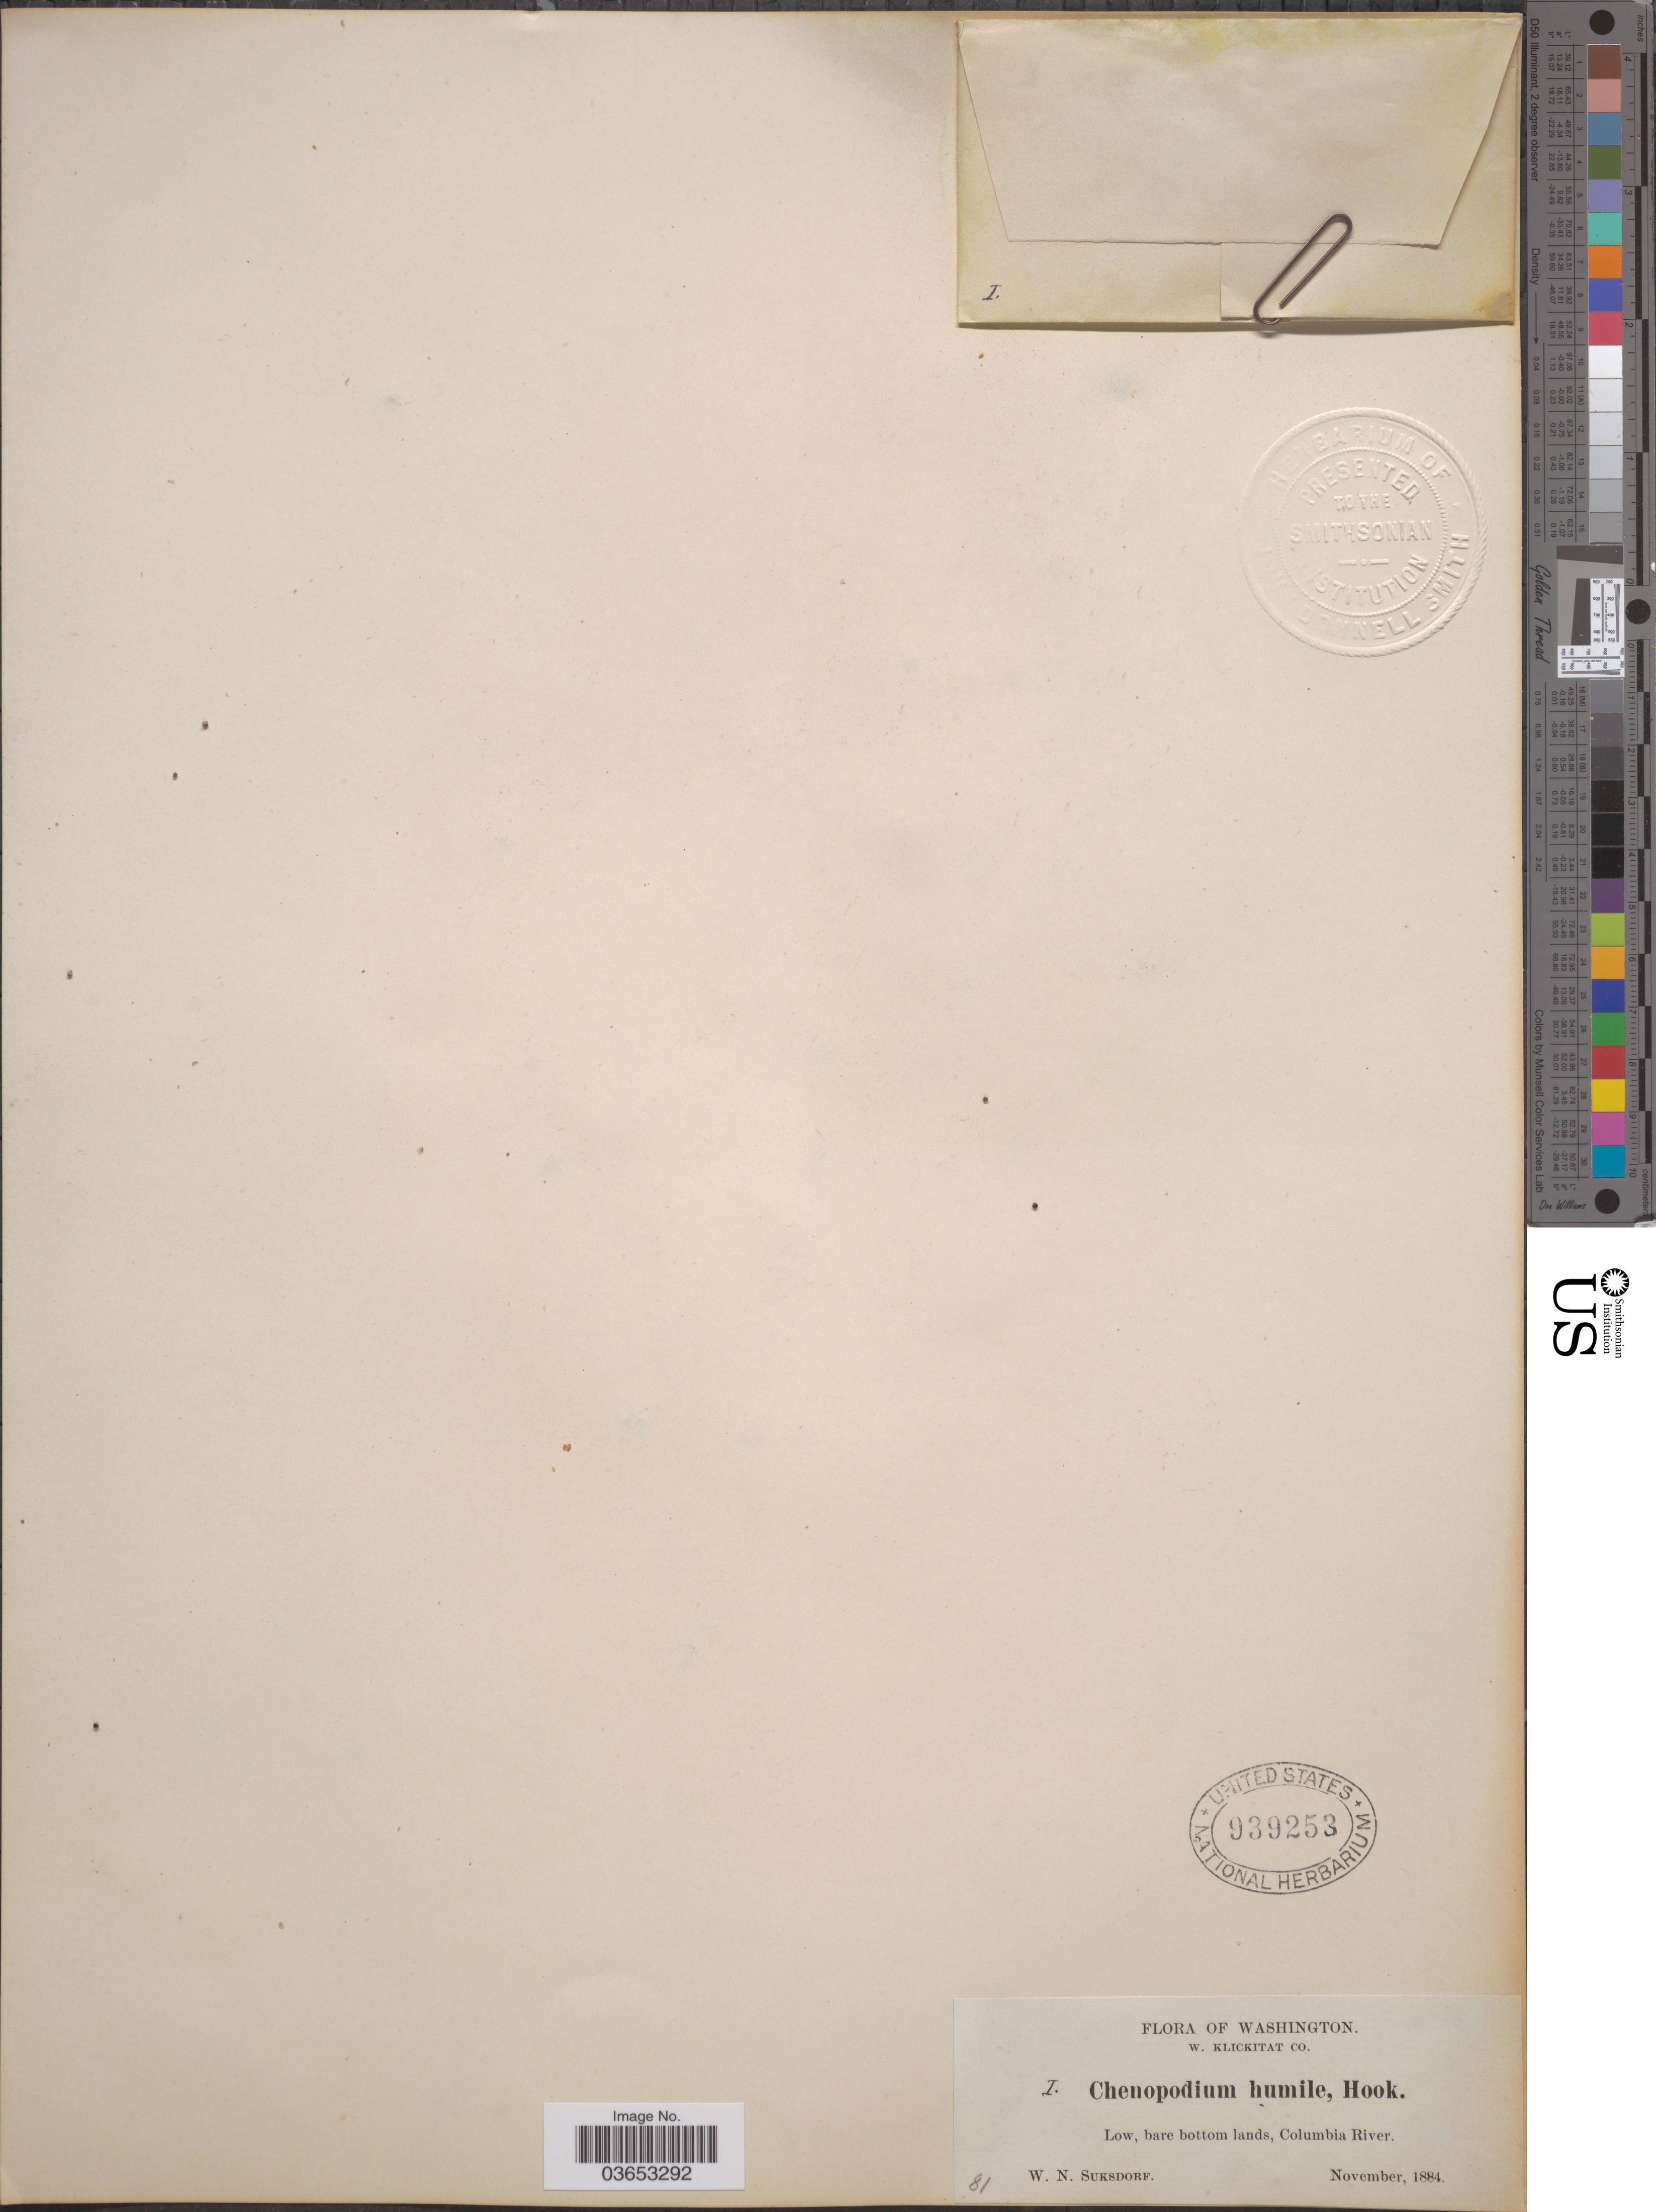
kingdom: Plantae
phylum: Tracheophyta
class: Magnoliopsida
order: Caryophyllales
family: Amaranthaceae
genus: Chenopodium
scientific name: Chenopodium humile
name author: Hook.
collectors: W. N. Suksdorf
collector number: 81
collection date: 1884-11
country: United States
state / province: Washington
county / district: Klickitat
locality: W. Klickitat Co. Columbia River.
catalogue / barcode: US 939253